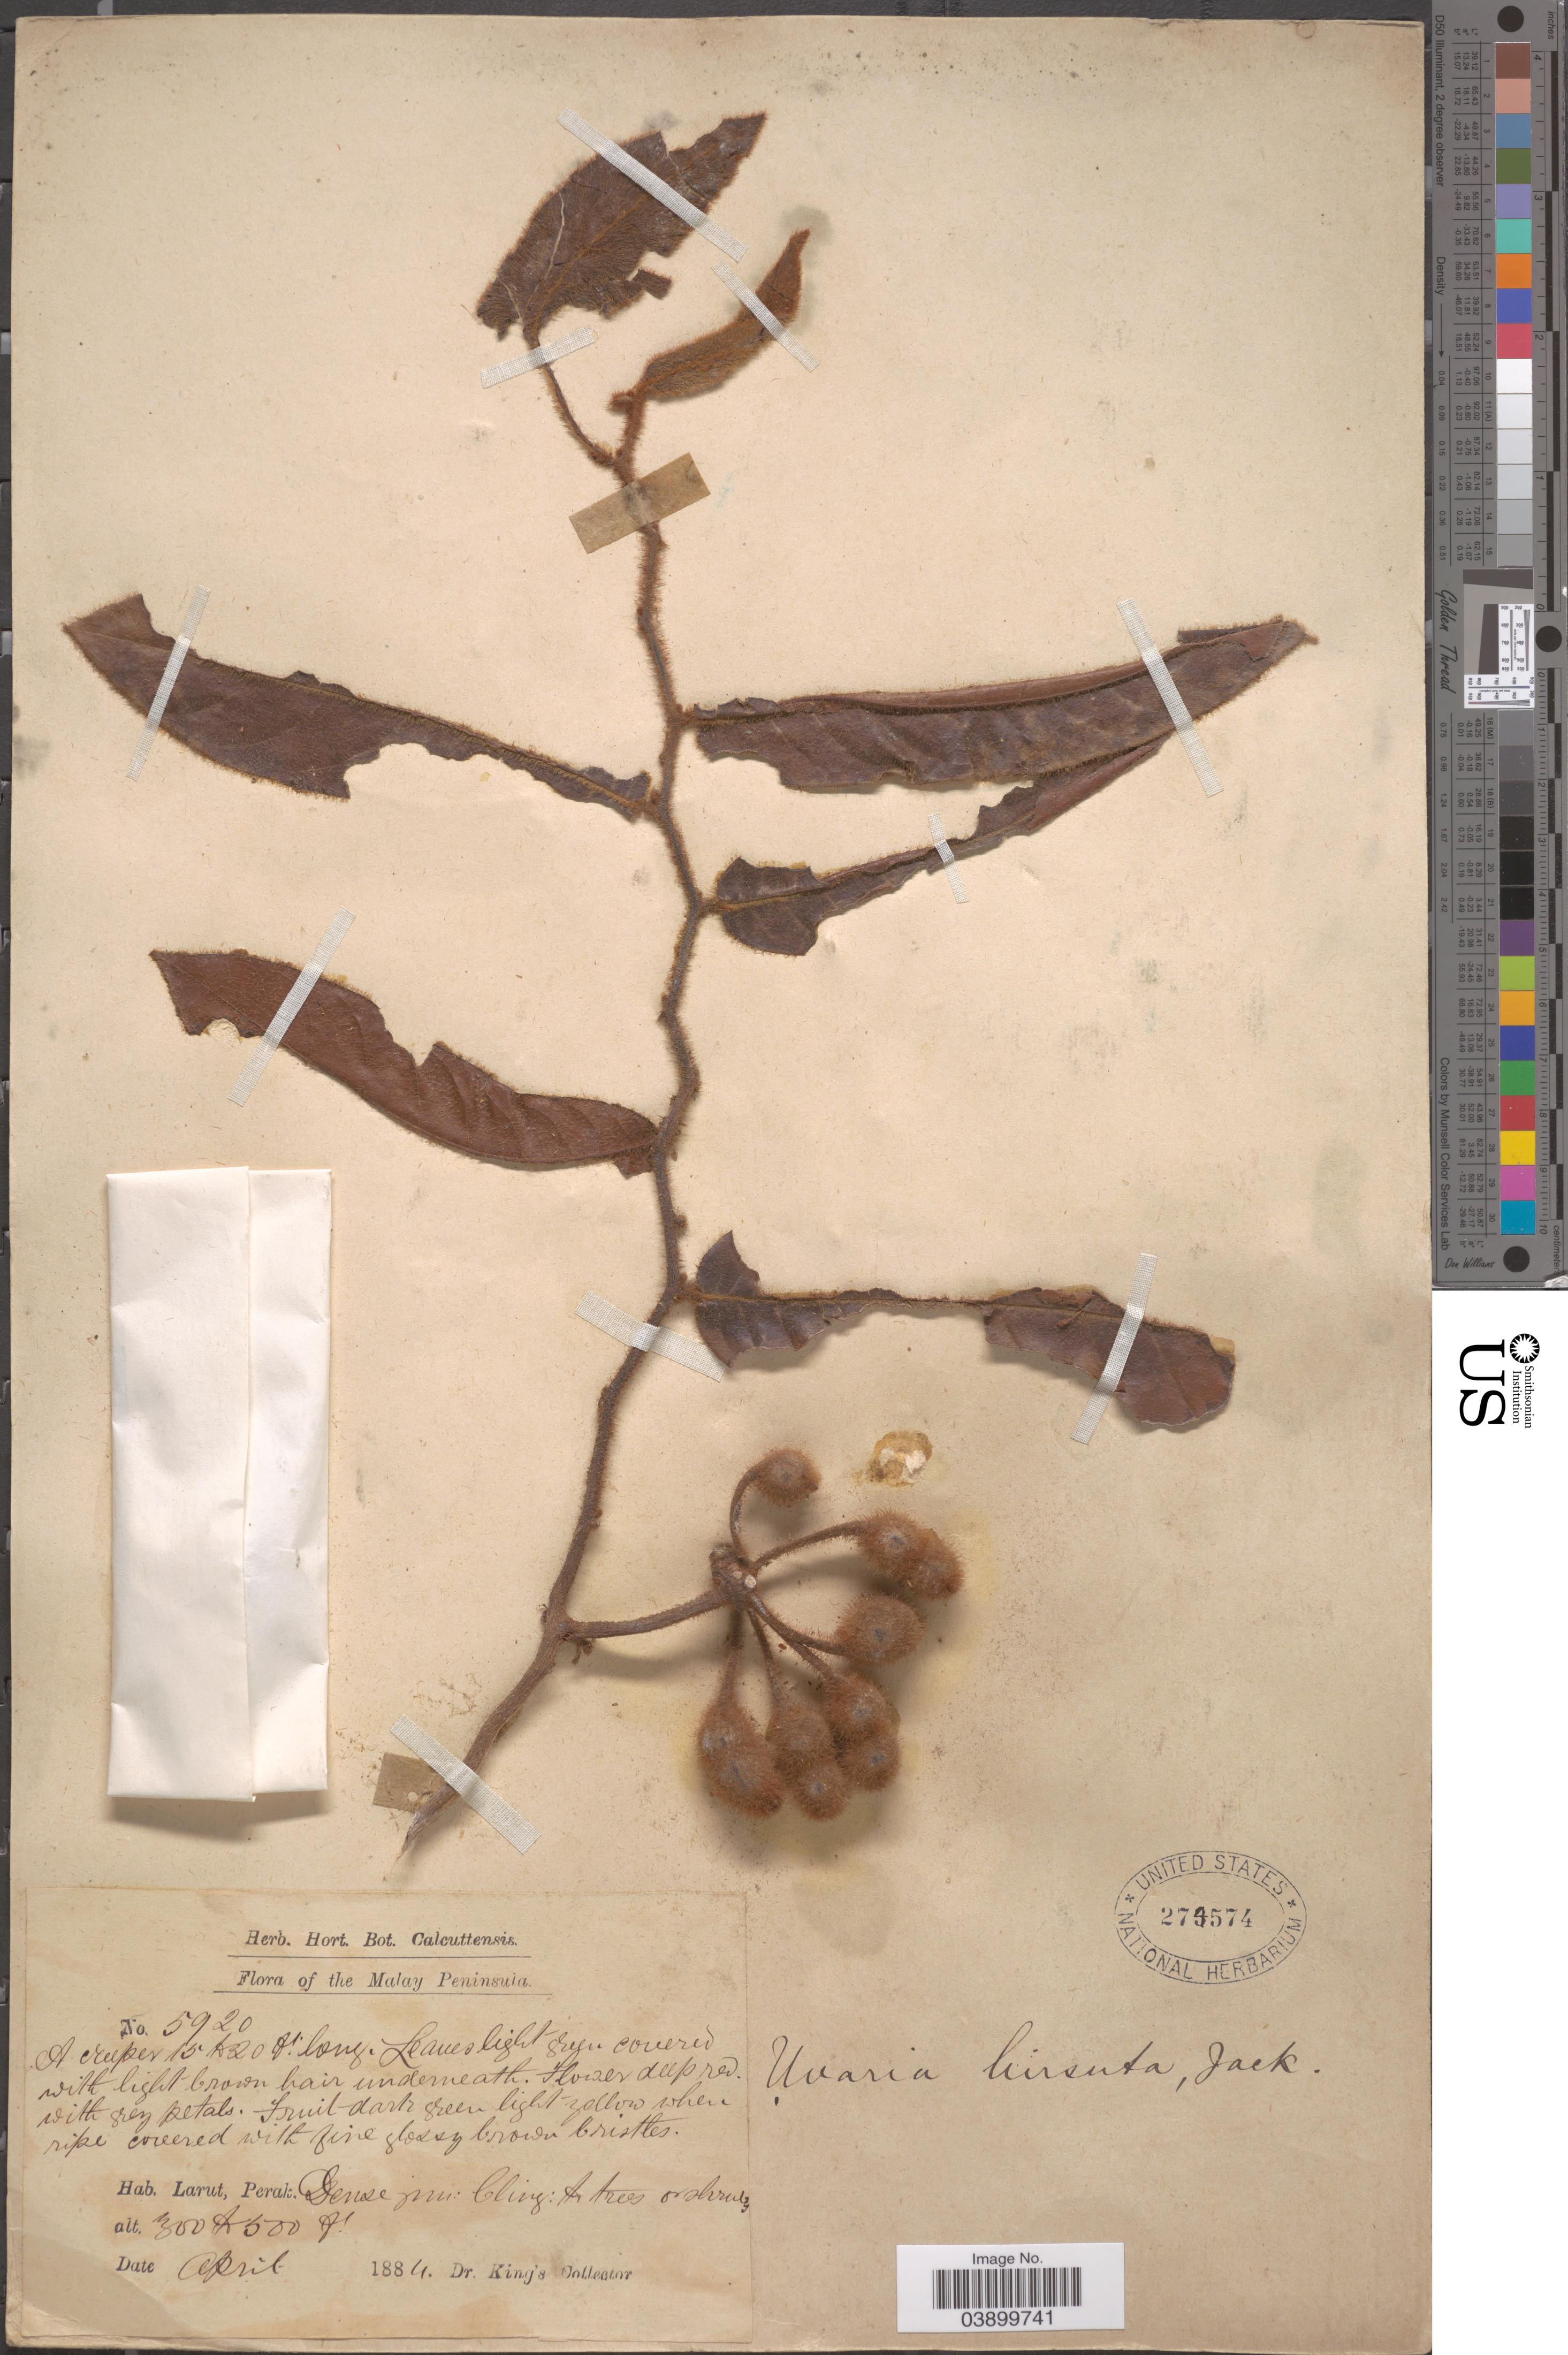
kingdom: Plantae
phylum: Tracheophyta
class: Magnoliopsida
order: Magnoliales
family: Annonaceae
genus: Uvaria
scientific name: Uvaria hirsuta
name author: Jack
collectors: Dr. King's collector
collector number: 5920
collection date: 1884-04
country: Malaysia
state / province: Perak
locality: The Malay Peninsula. Larut.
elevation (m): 91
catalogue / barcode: US 274574